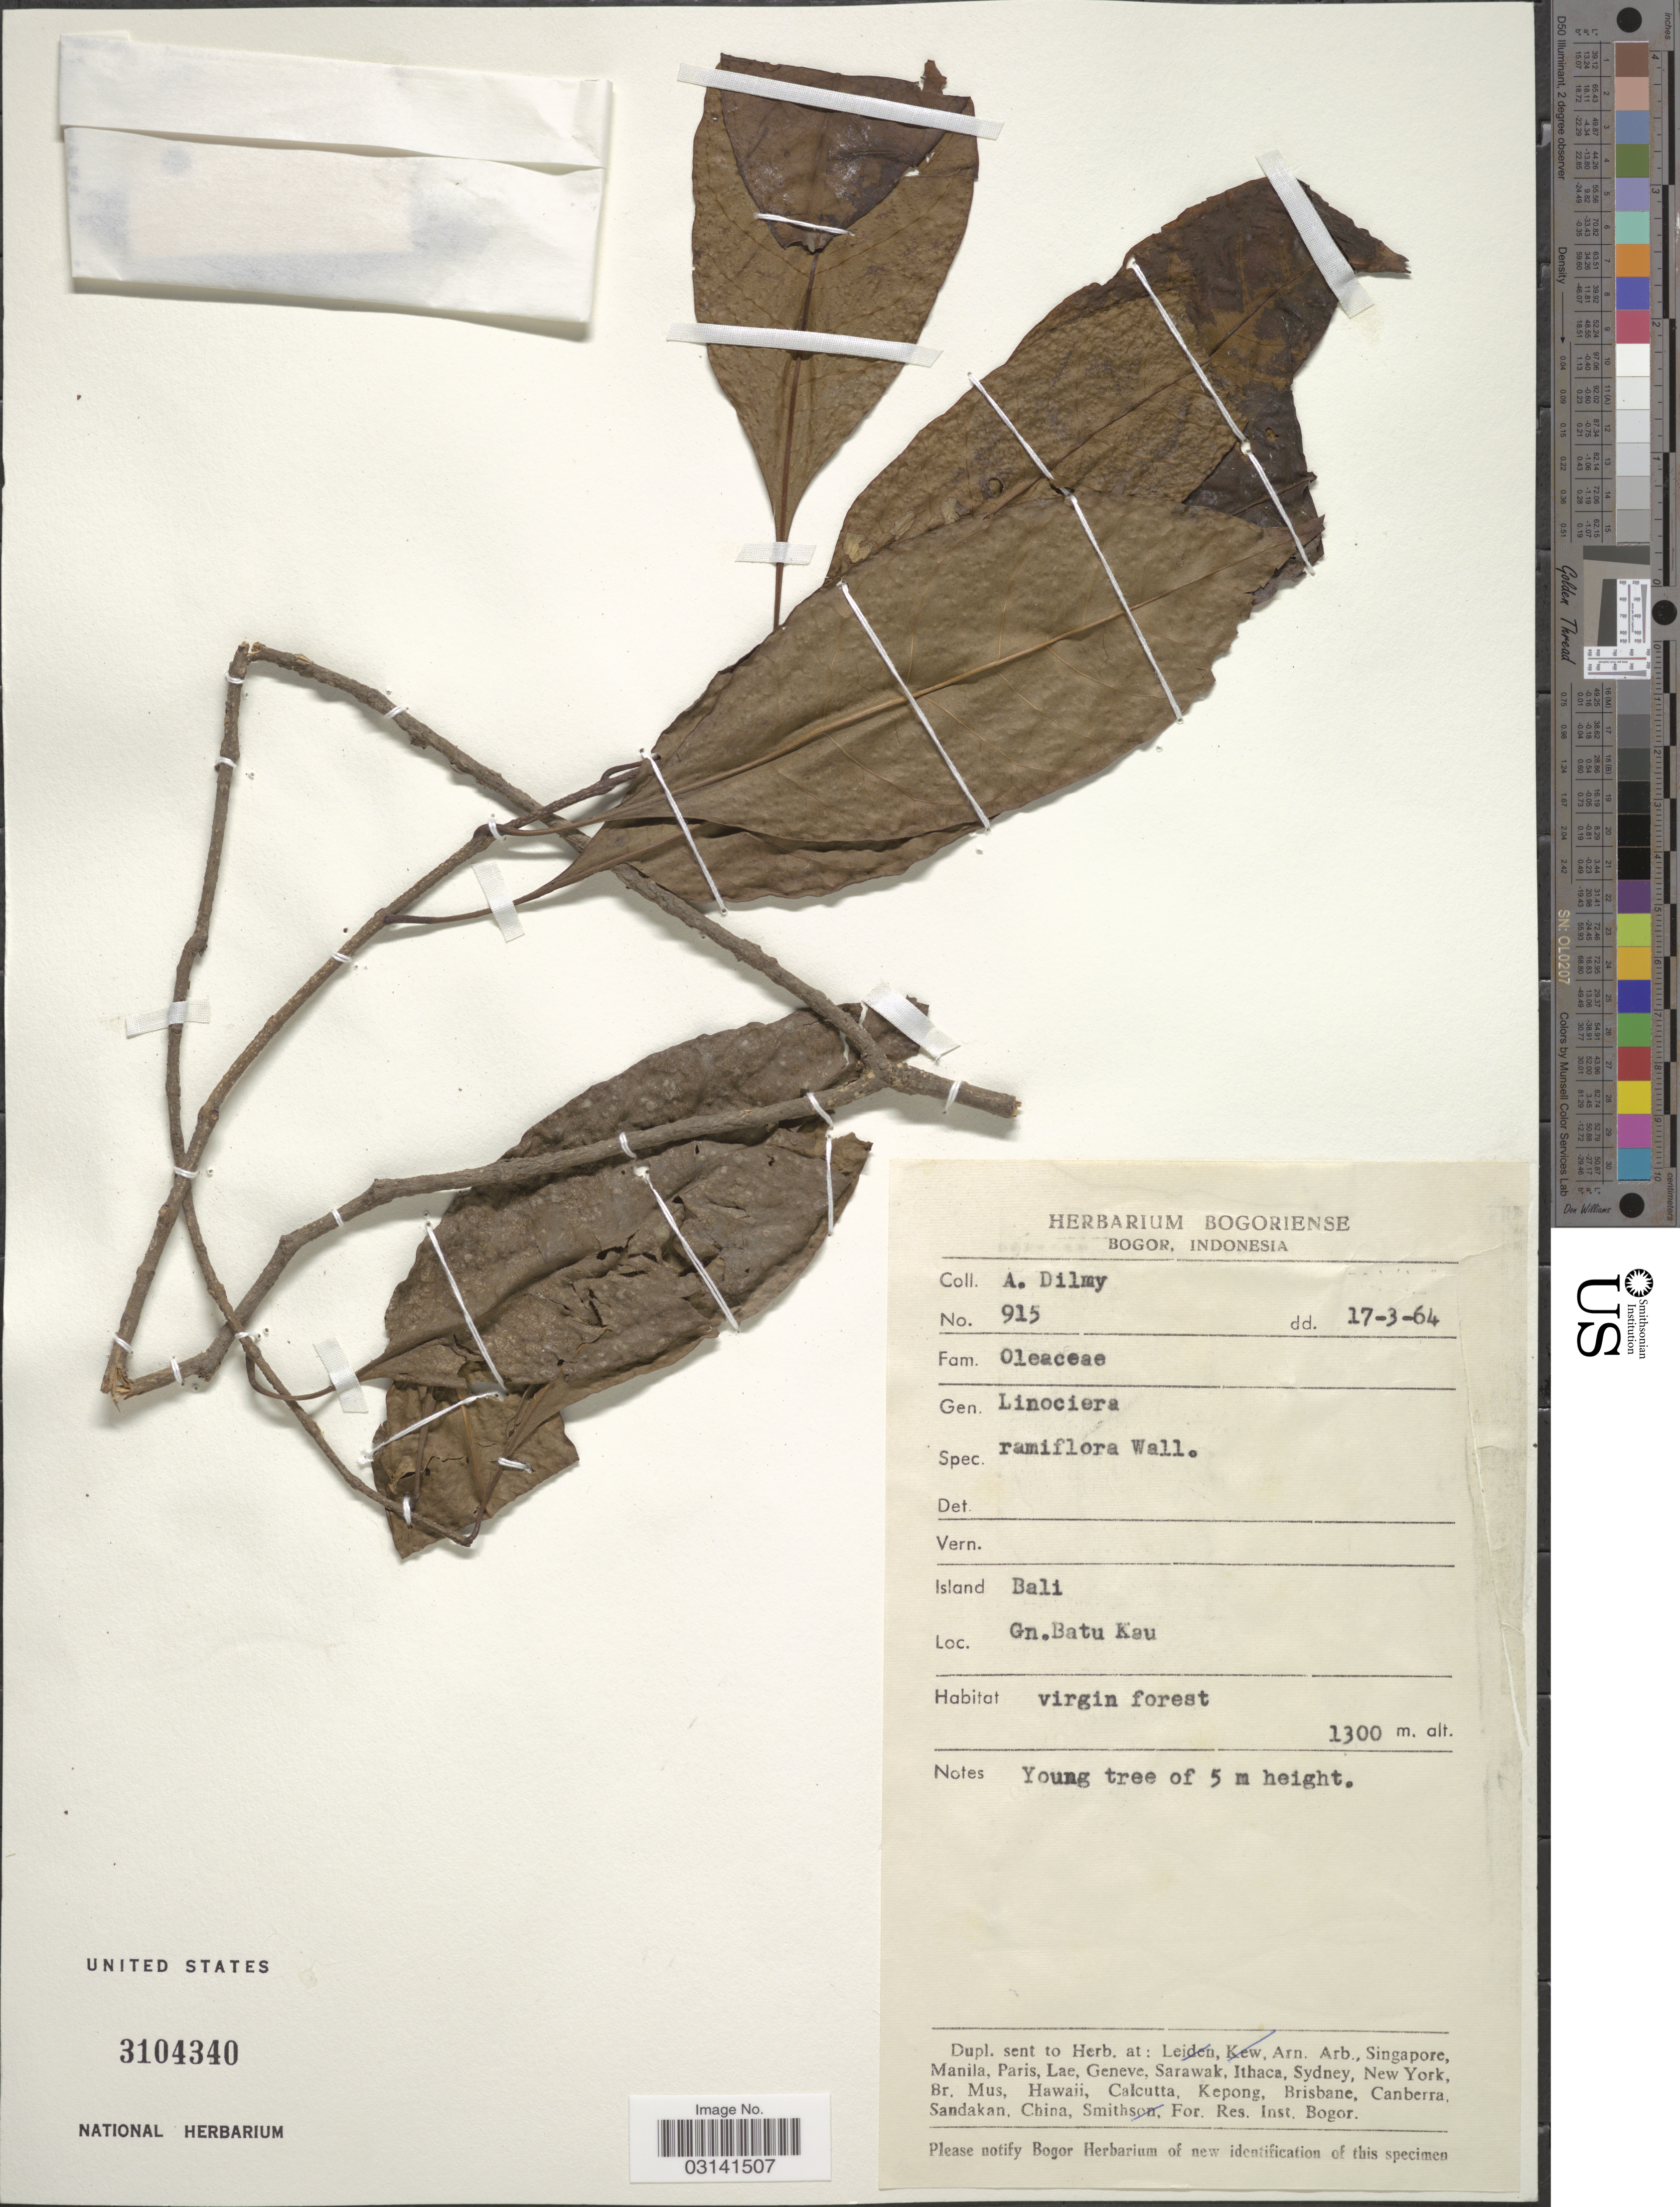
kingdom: Plantae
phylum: Tracheophyta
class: Magnoliopsida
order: Lamiales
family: Oleaceae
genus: Chionanthus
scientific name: Chionanthus ramiflorus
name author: Roxb.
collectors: A. Dilmy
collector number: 915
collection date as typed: Transcribed d/m/y: 17/3/64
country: Indonesia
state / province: Nusa Tenggara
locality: Island Bali. Gn. Batu Kau.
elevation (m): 1300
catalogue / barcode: US 3104340